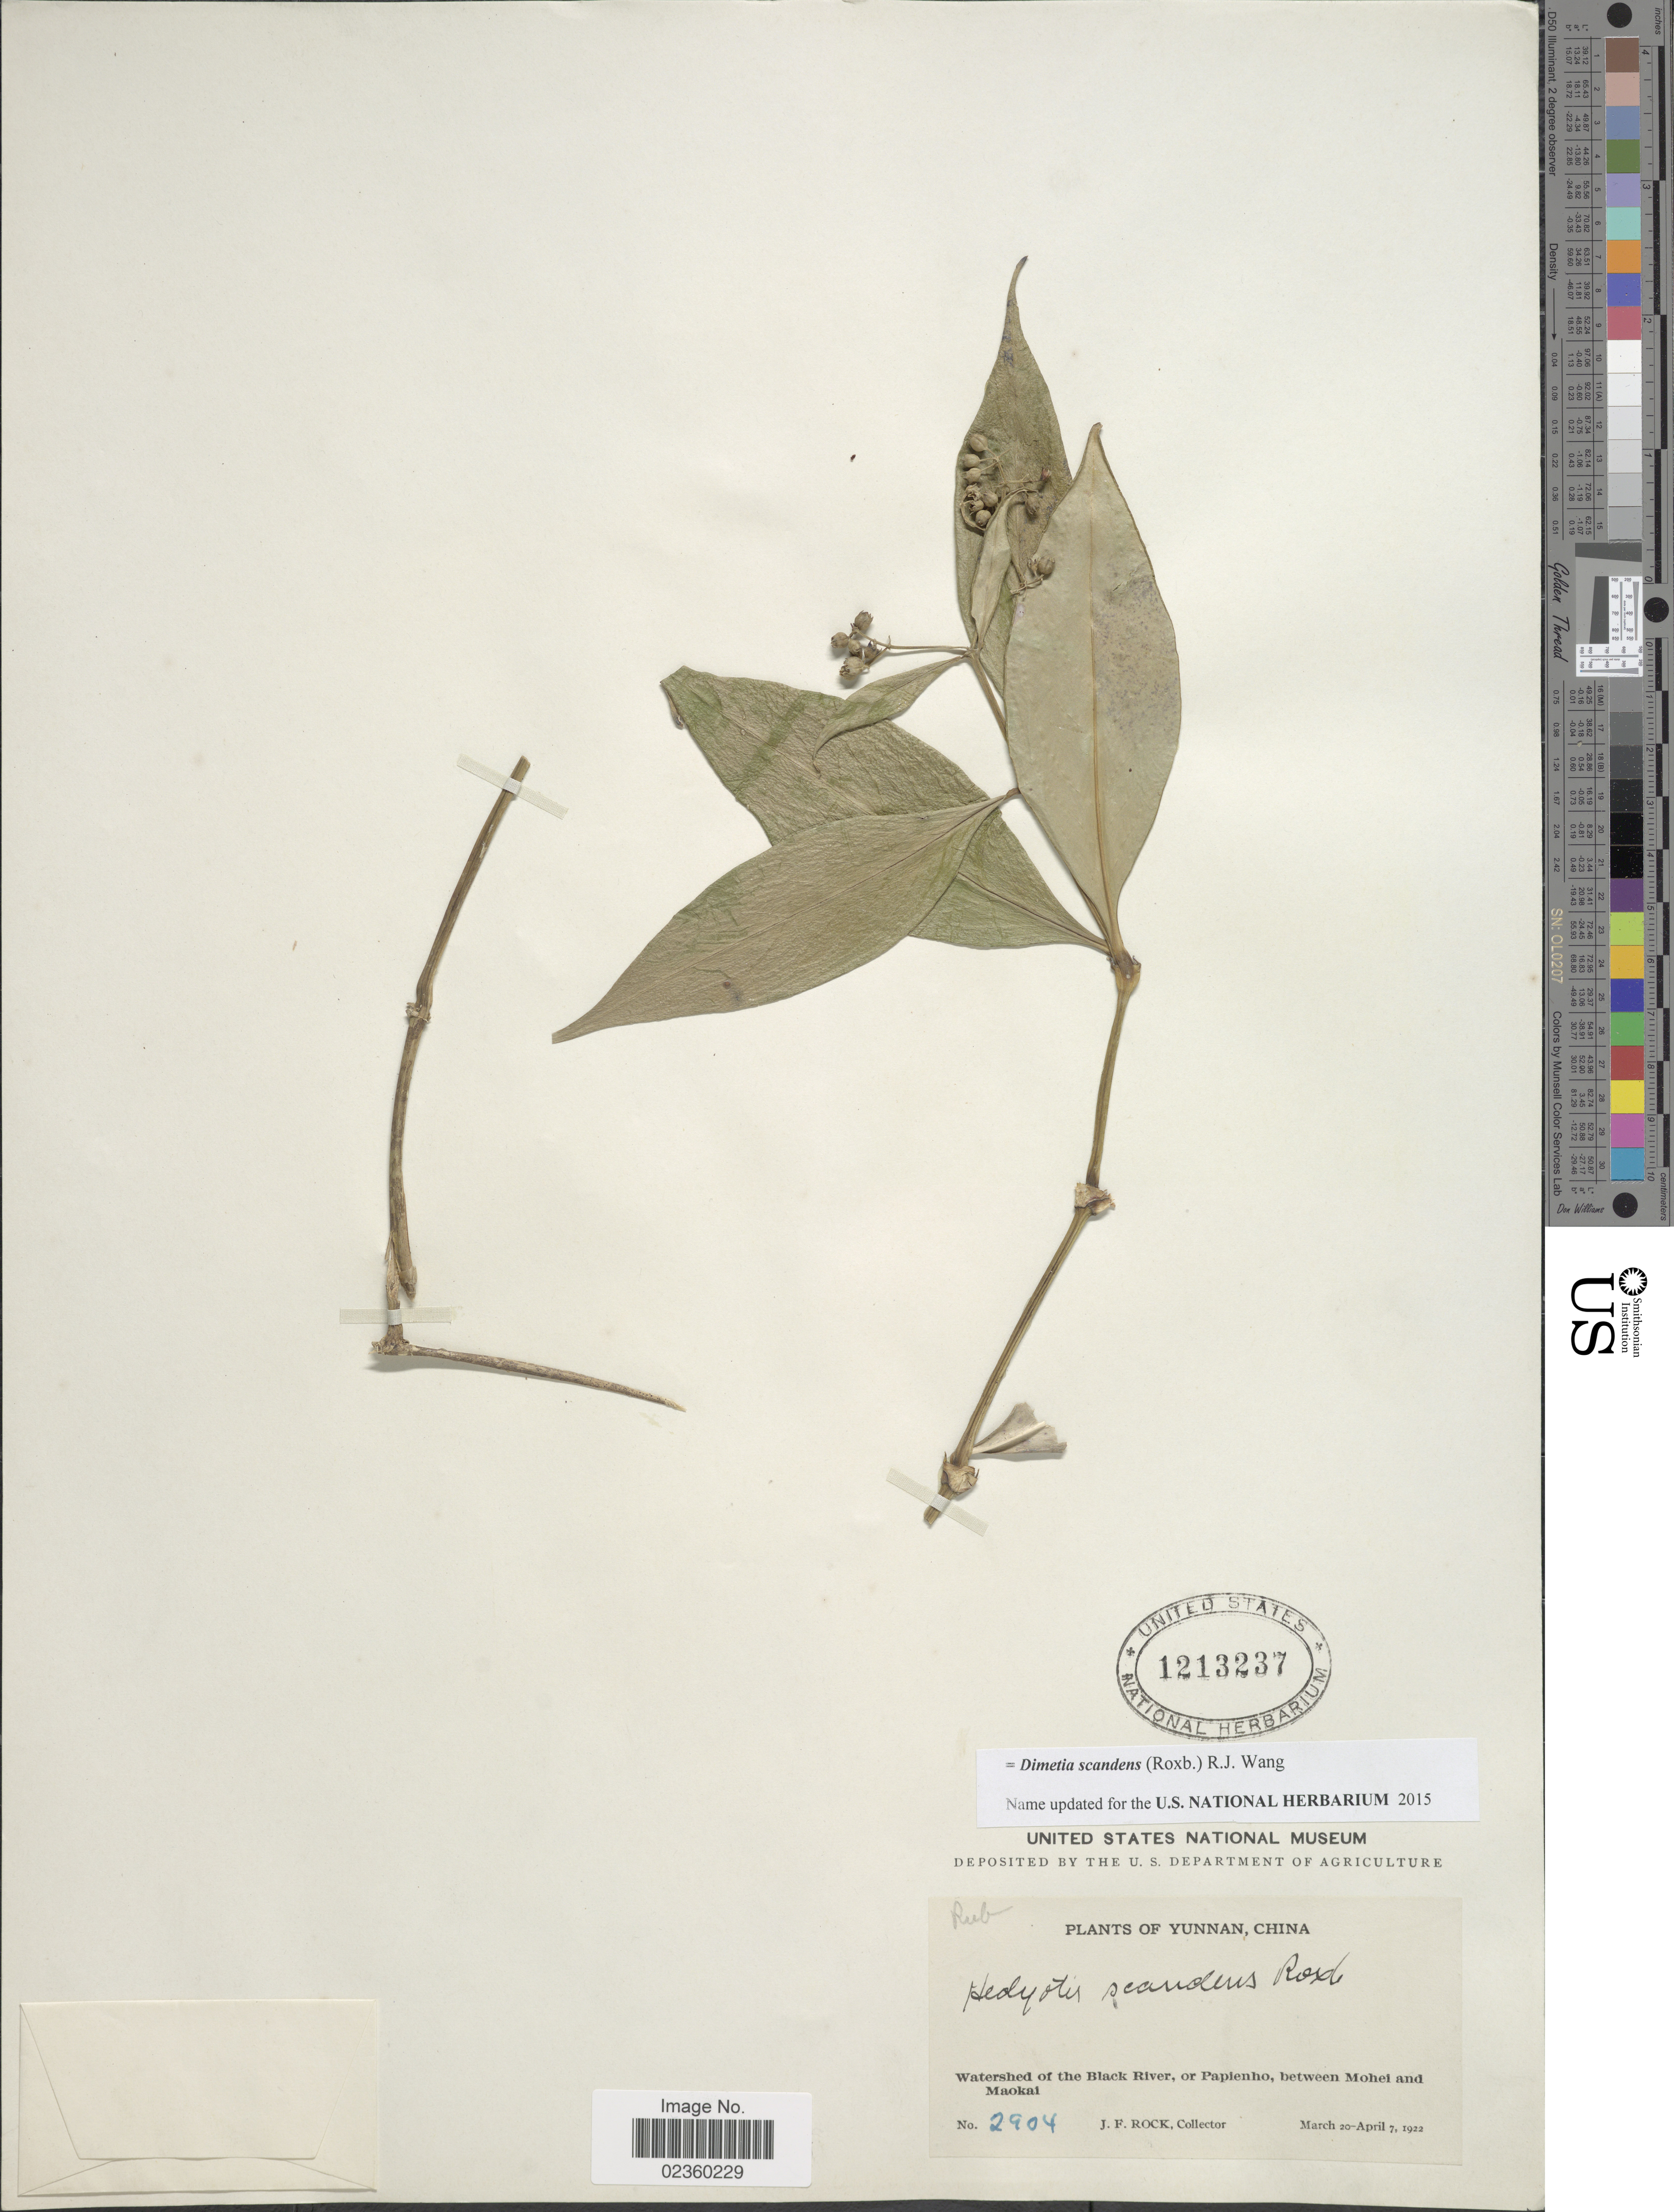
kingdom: Plantae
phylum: Tracheophyta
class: Magnoliopsida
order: Gentianales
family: Rubiaceae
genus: Dimetia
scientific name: Dimetia scandens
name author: (Roxb.) R.J. Wang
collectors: J. Rock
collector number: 2904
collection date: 1922-03-20/1922-04-07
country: China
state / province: Yunnan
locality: Watershed of the Black River, or Papienho, between Mohei and Maokai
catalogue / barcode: US 1213237